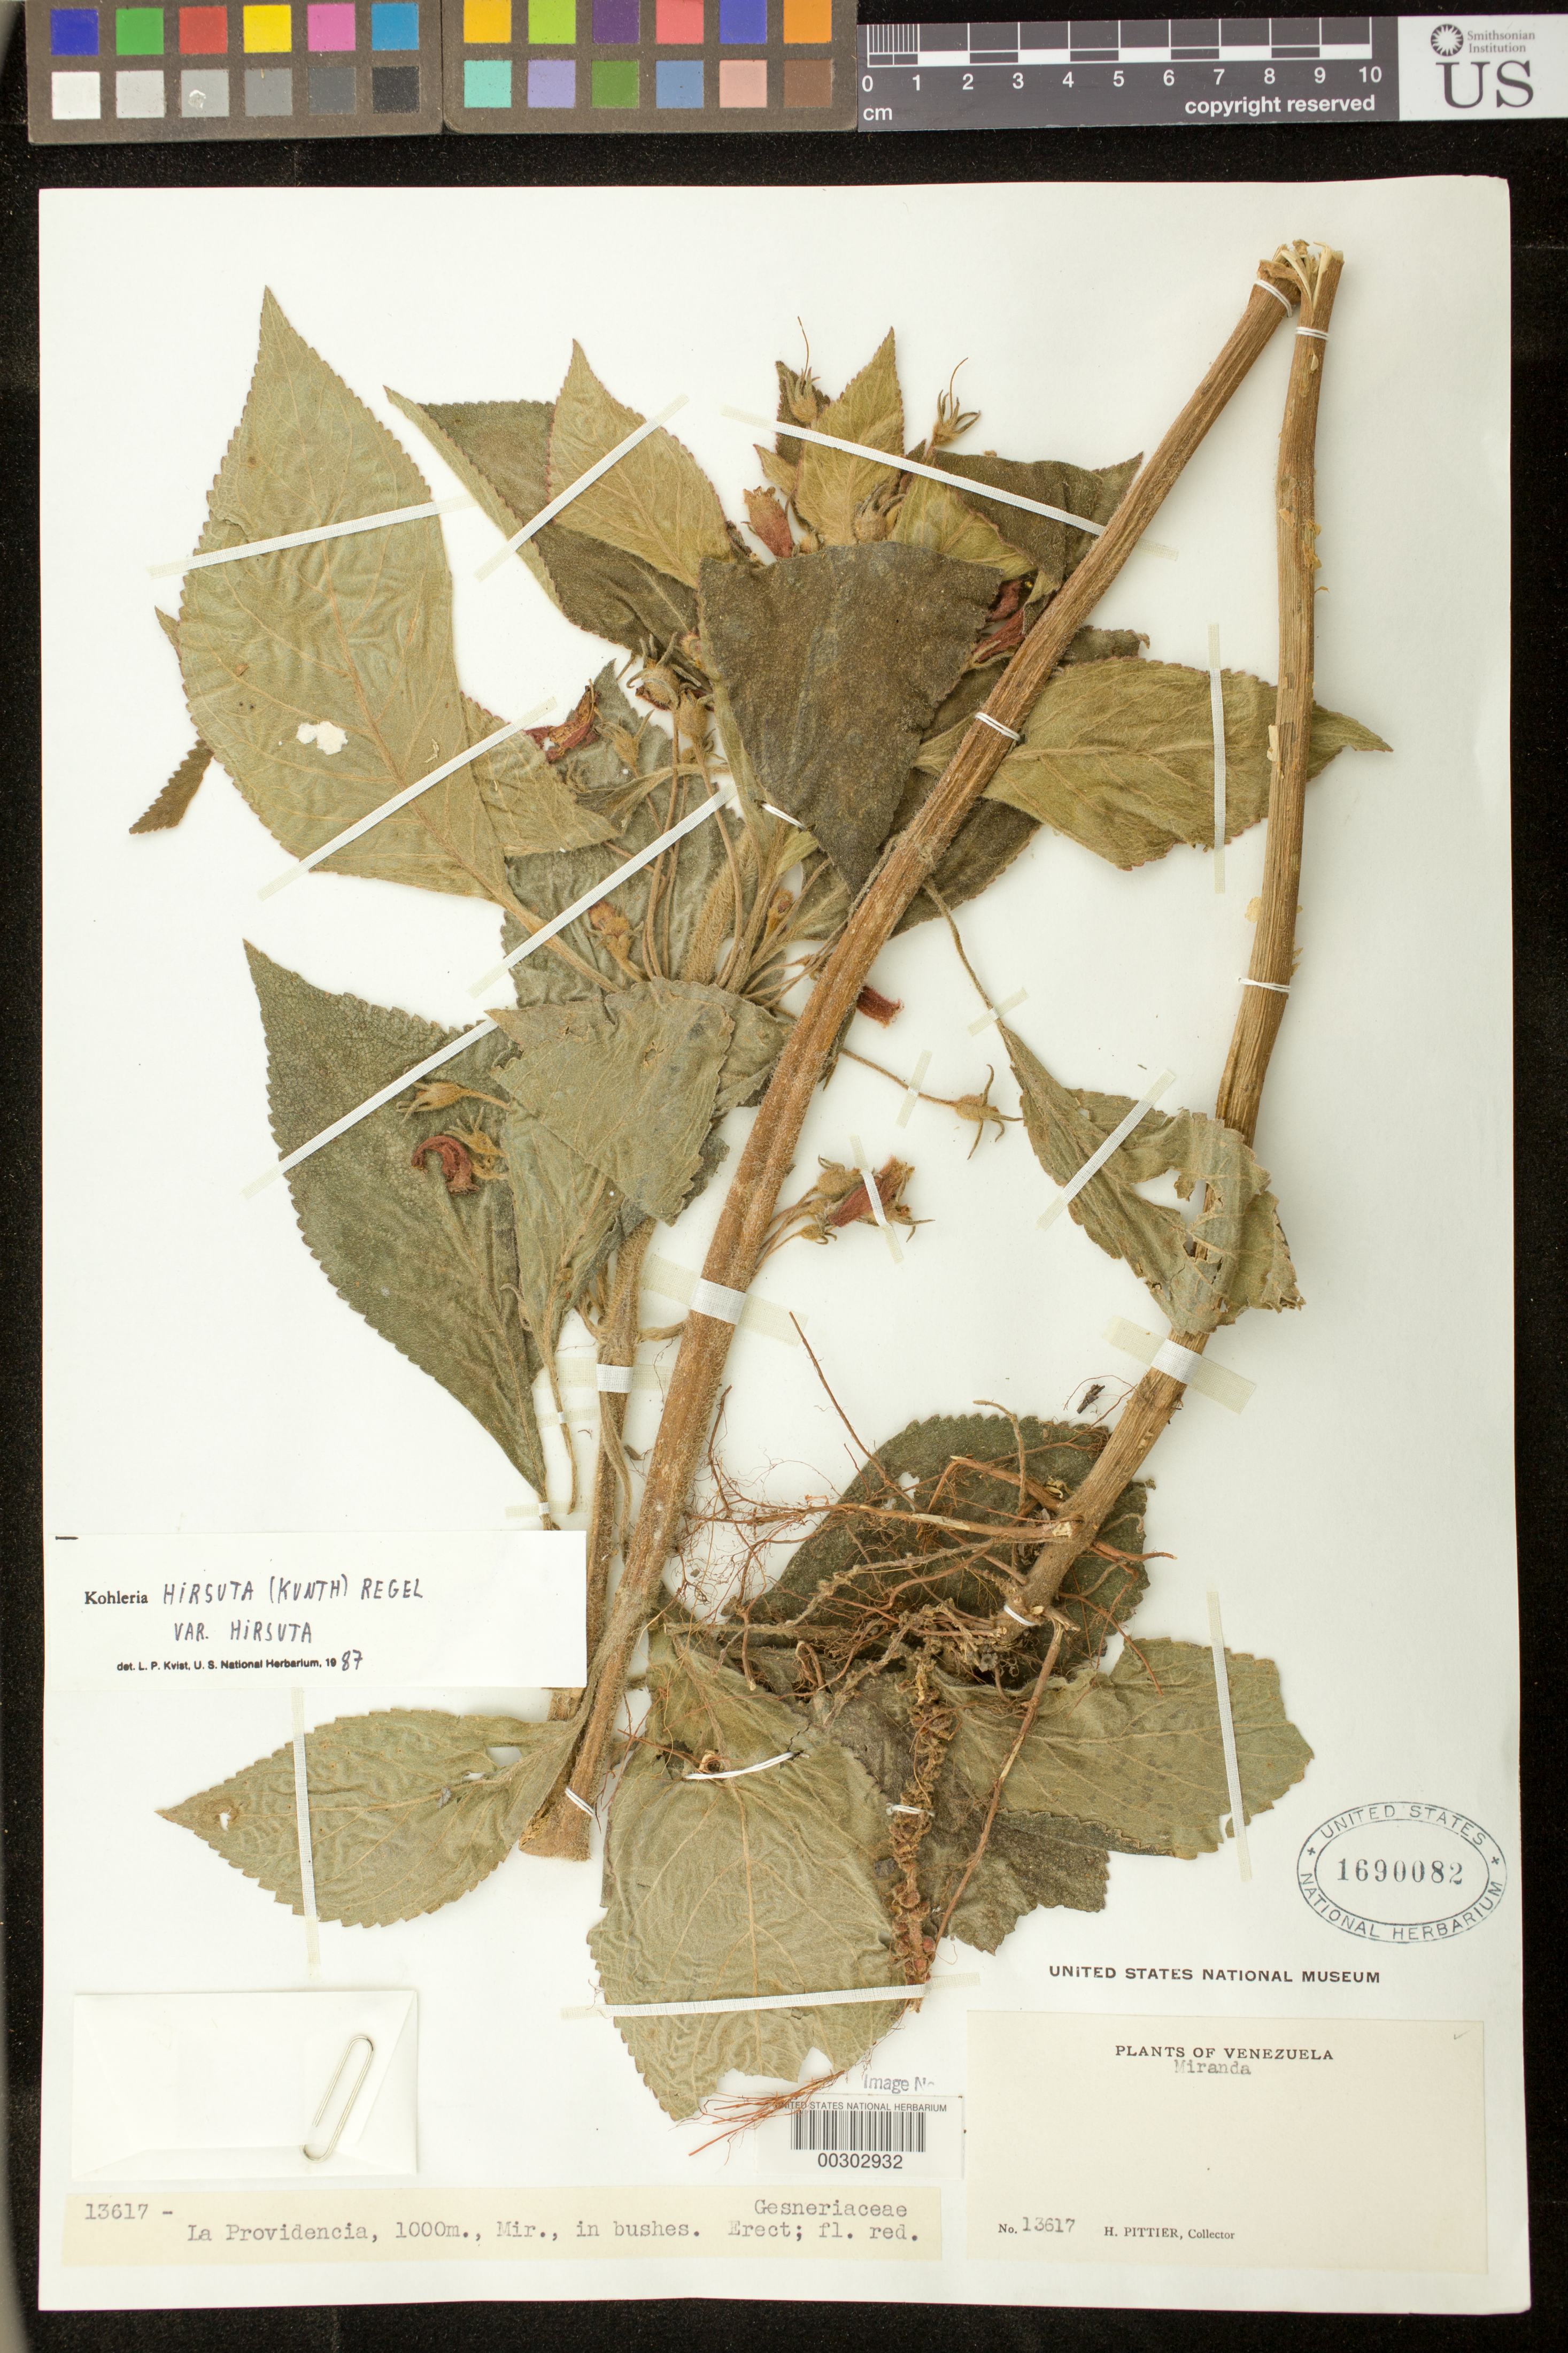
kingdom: Plantae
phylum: Tracheophyta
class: Magnoliopsida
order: Lamiales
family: Gesneriaceae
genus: Kohleria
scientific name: Kohleria hirsuta var. hirsuta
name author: (Kunth) Regel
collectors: H. F. Pittier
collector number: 13617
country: Venezuela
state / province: Miranda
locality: La Providencia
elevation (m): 1000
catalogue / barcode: US 1690082